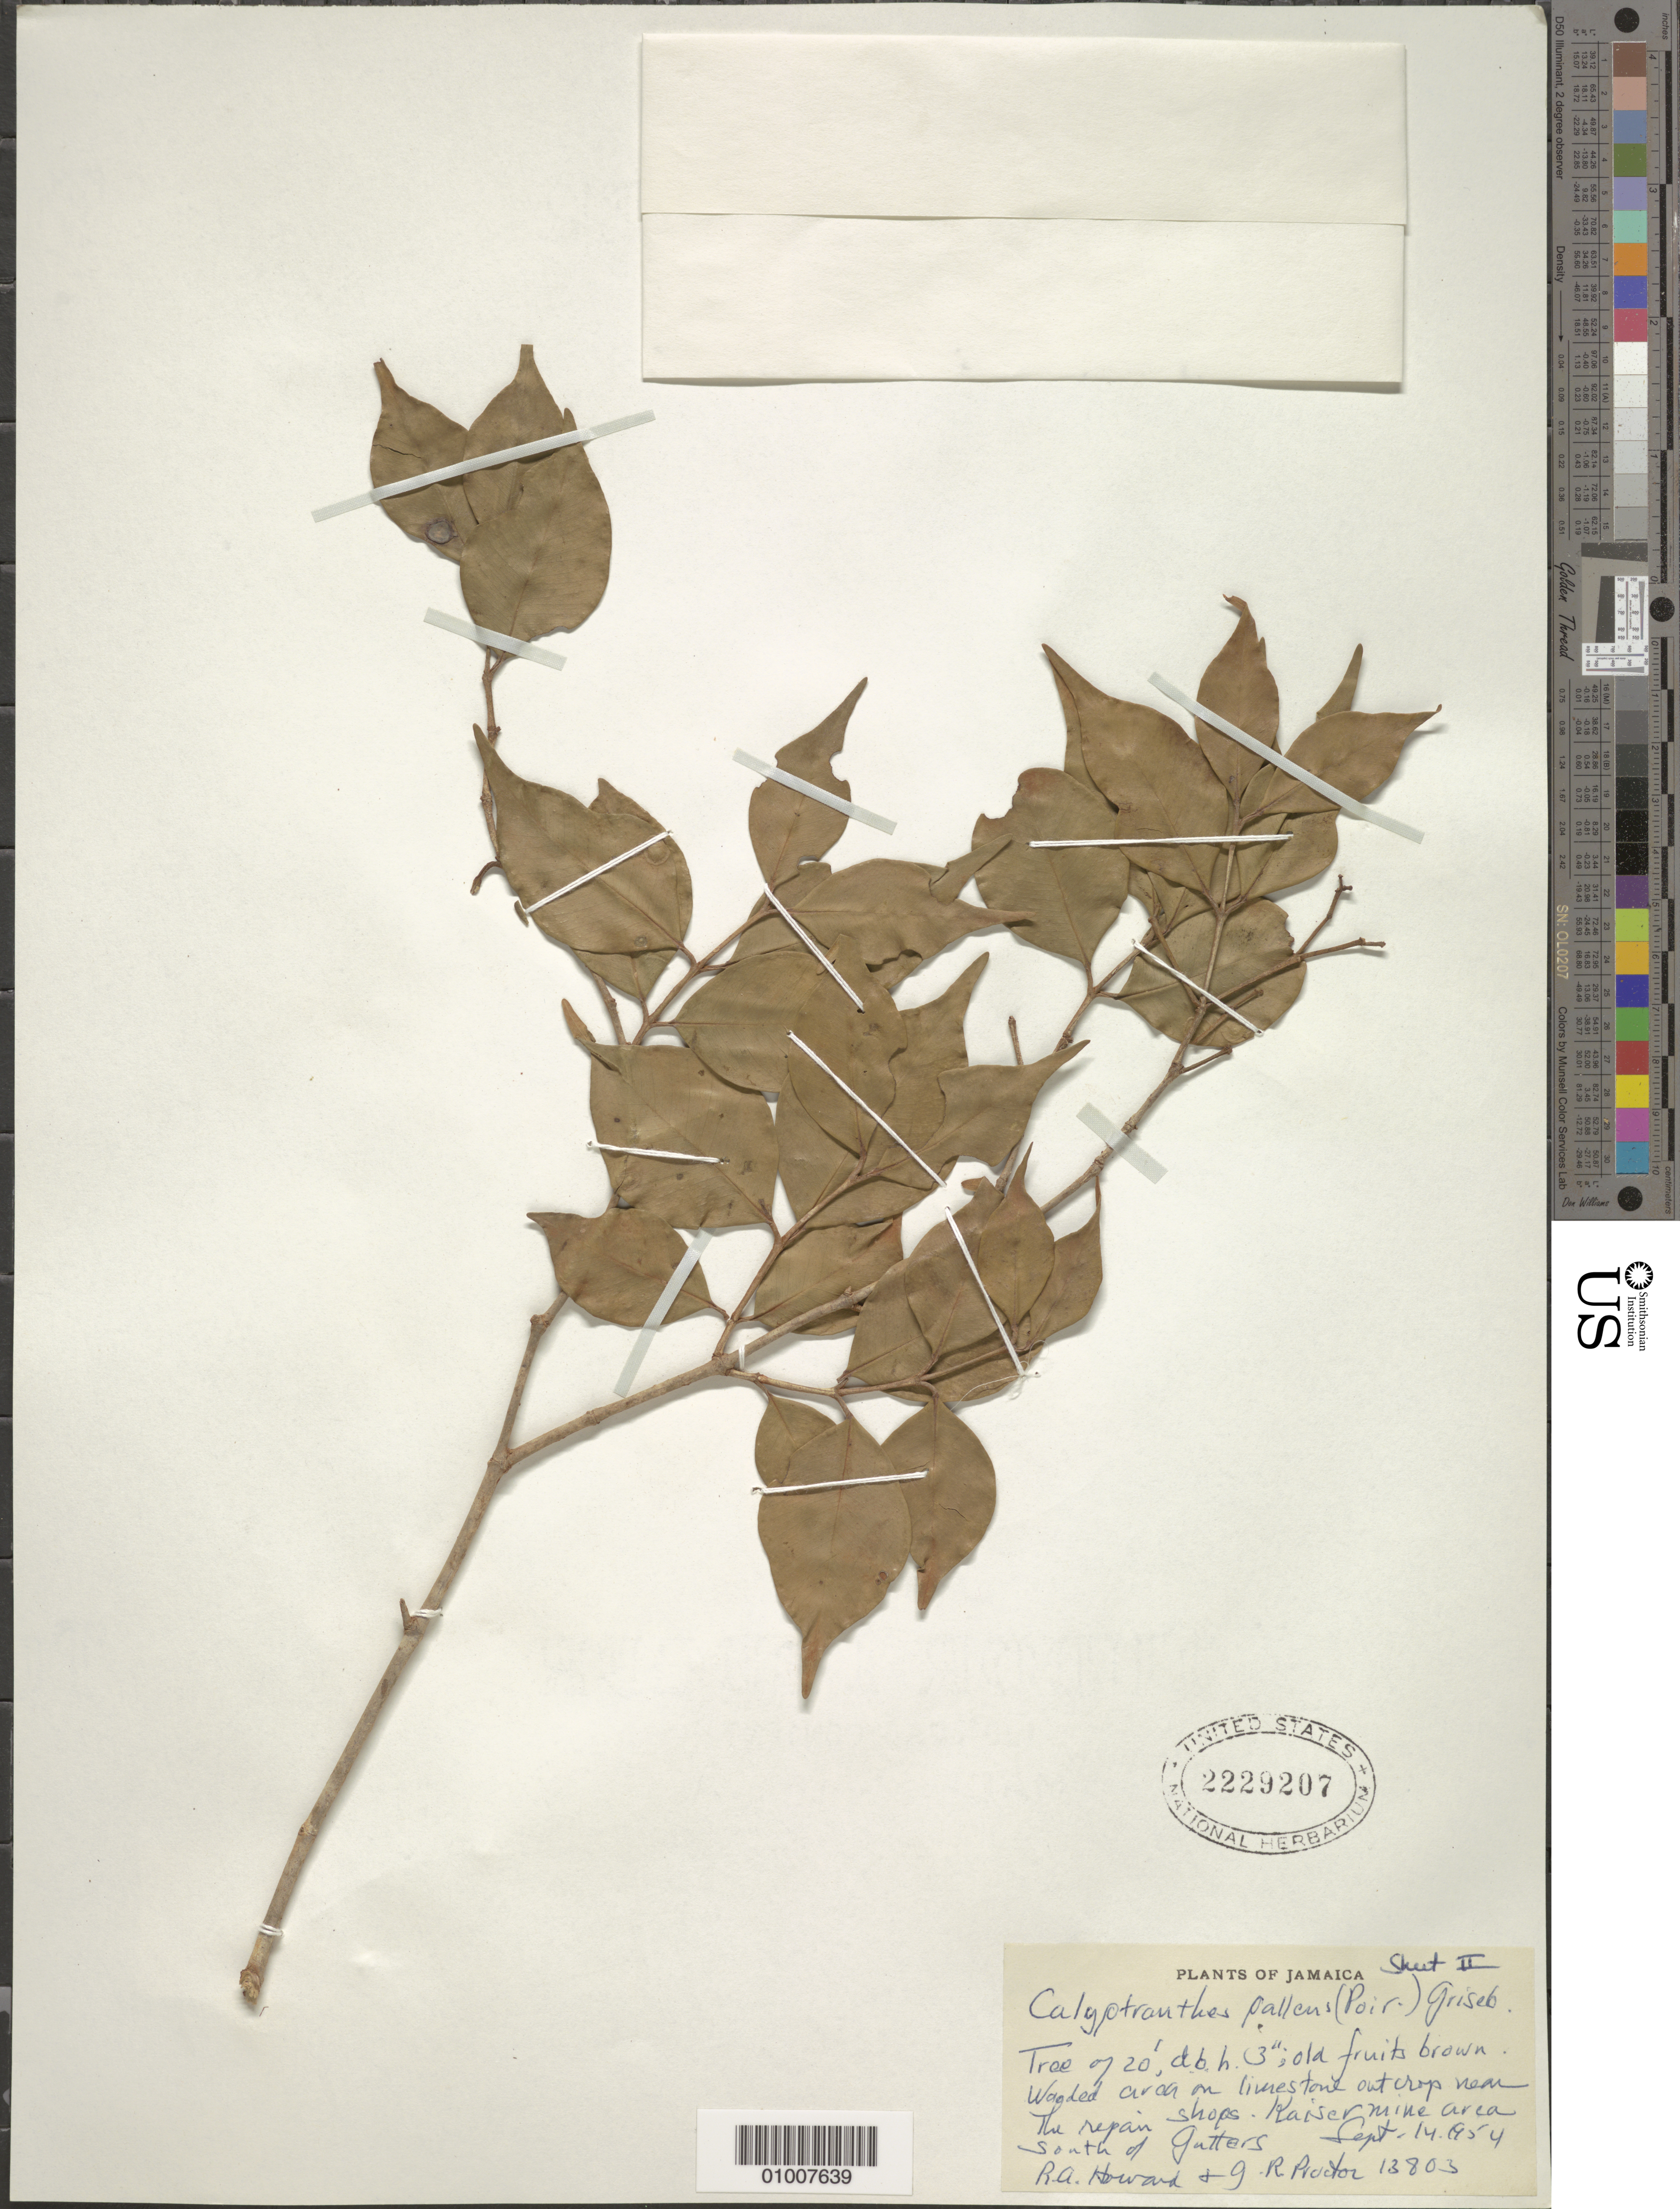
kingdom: Plantae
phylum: Tracheophyta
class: Magnoliopsida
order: Myrtales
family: Myrtaceae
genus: Myrcia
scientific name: Myrcia neopallens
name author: A.R. Lourenço & E. Lucas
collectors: R. A. Howard & G. R. Proctor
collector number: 13803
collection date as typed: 14 Sep 1954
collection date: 1954-09-14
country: Jamaica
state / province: Saint Elizabeth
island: Jamaica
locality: Kaiser mine area south of Gutters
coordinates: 0 N, 0 E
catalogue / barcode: US 2229207